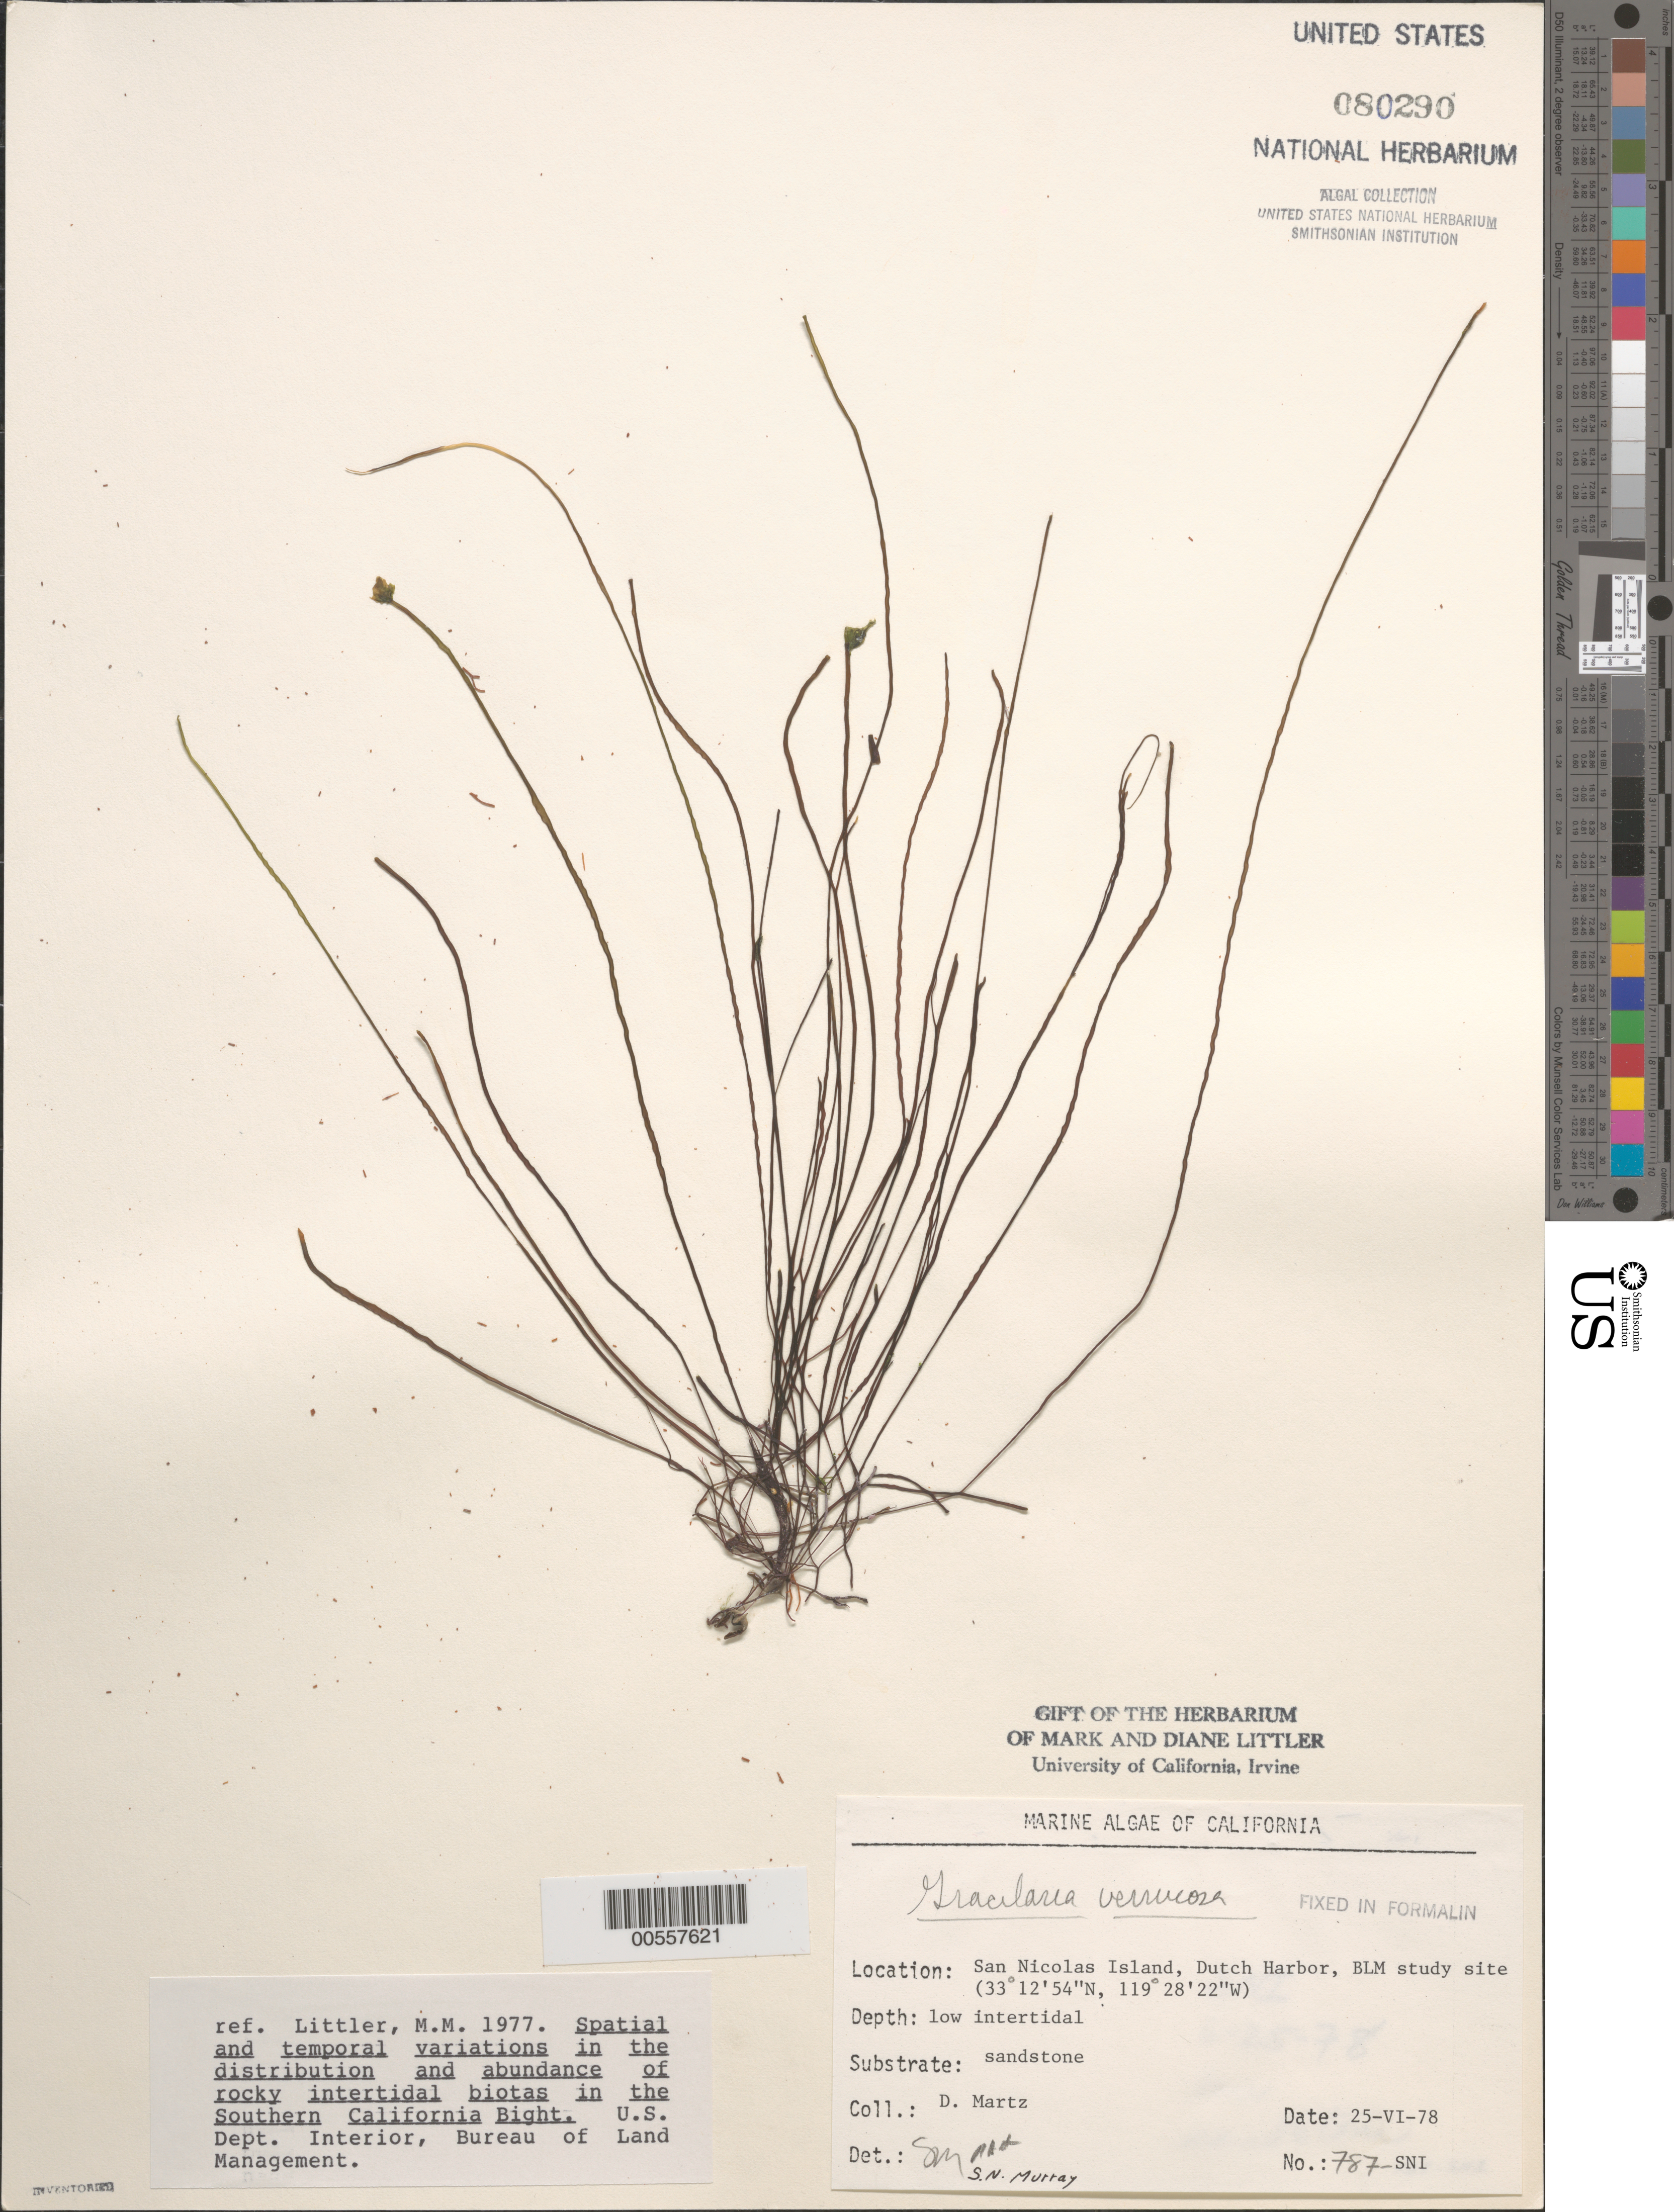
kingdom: Plantae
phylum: Rhodophyta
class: Florideophyceae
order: Gracilariales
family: Gracilariaceae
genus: Gracilariopsis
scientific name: Gracilariopsis longissima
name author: (S.G. Gmel.) Steentoft et al.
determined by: Algae name updating Project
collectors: D. Martz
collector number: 787-sni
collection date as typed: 25 Jun 1978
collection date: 1978-06-25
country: United States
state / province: California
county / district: Ventura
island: San Nicolas Island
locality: Dutch Harbor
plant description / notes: BLM-SOCALBIGHT Rocky Intertidal Survey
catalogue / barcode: US 80290